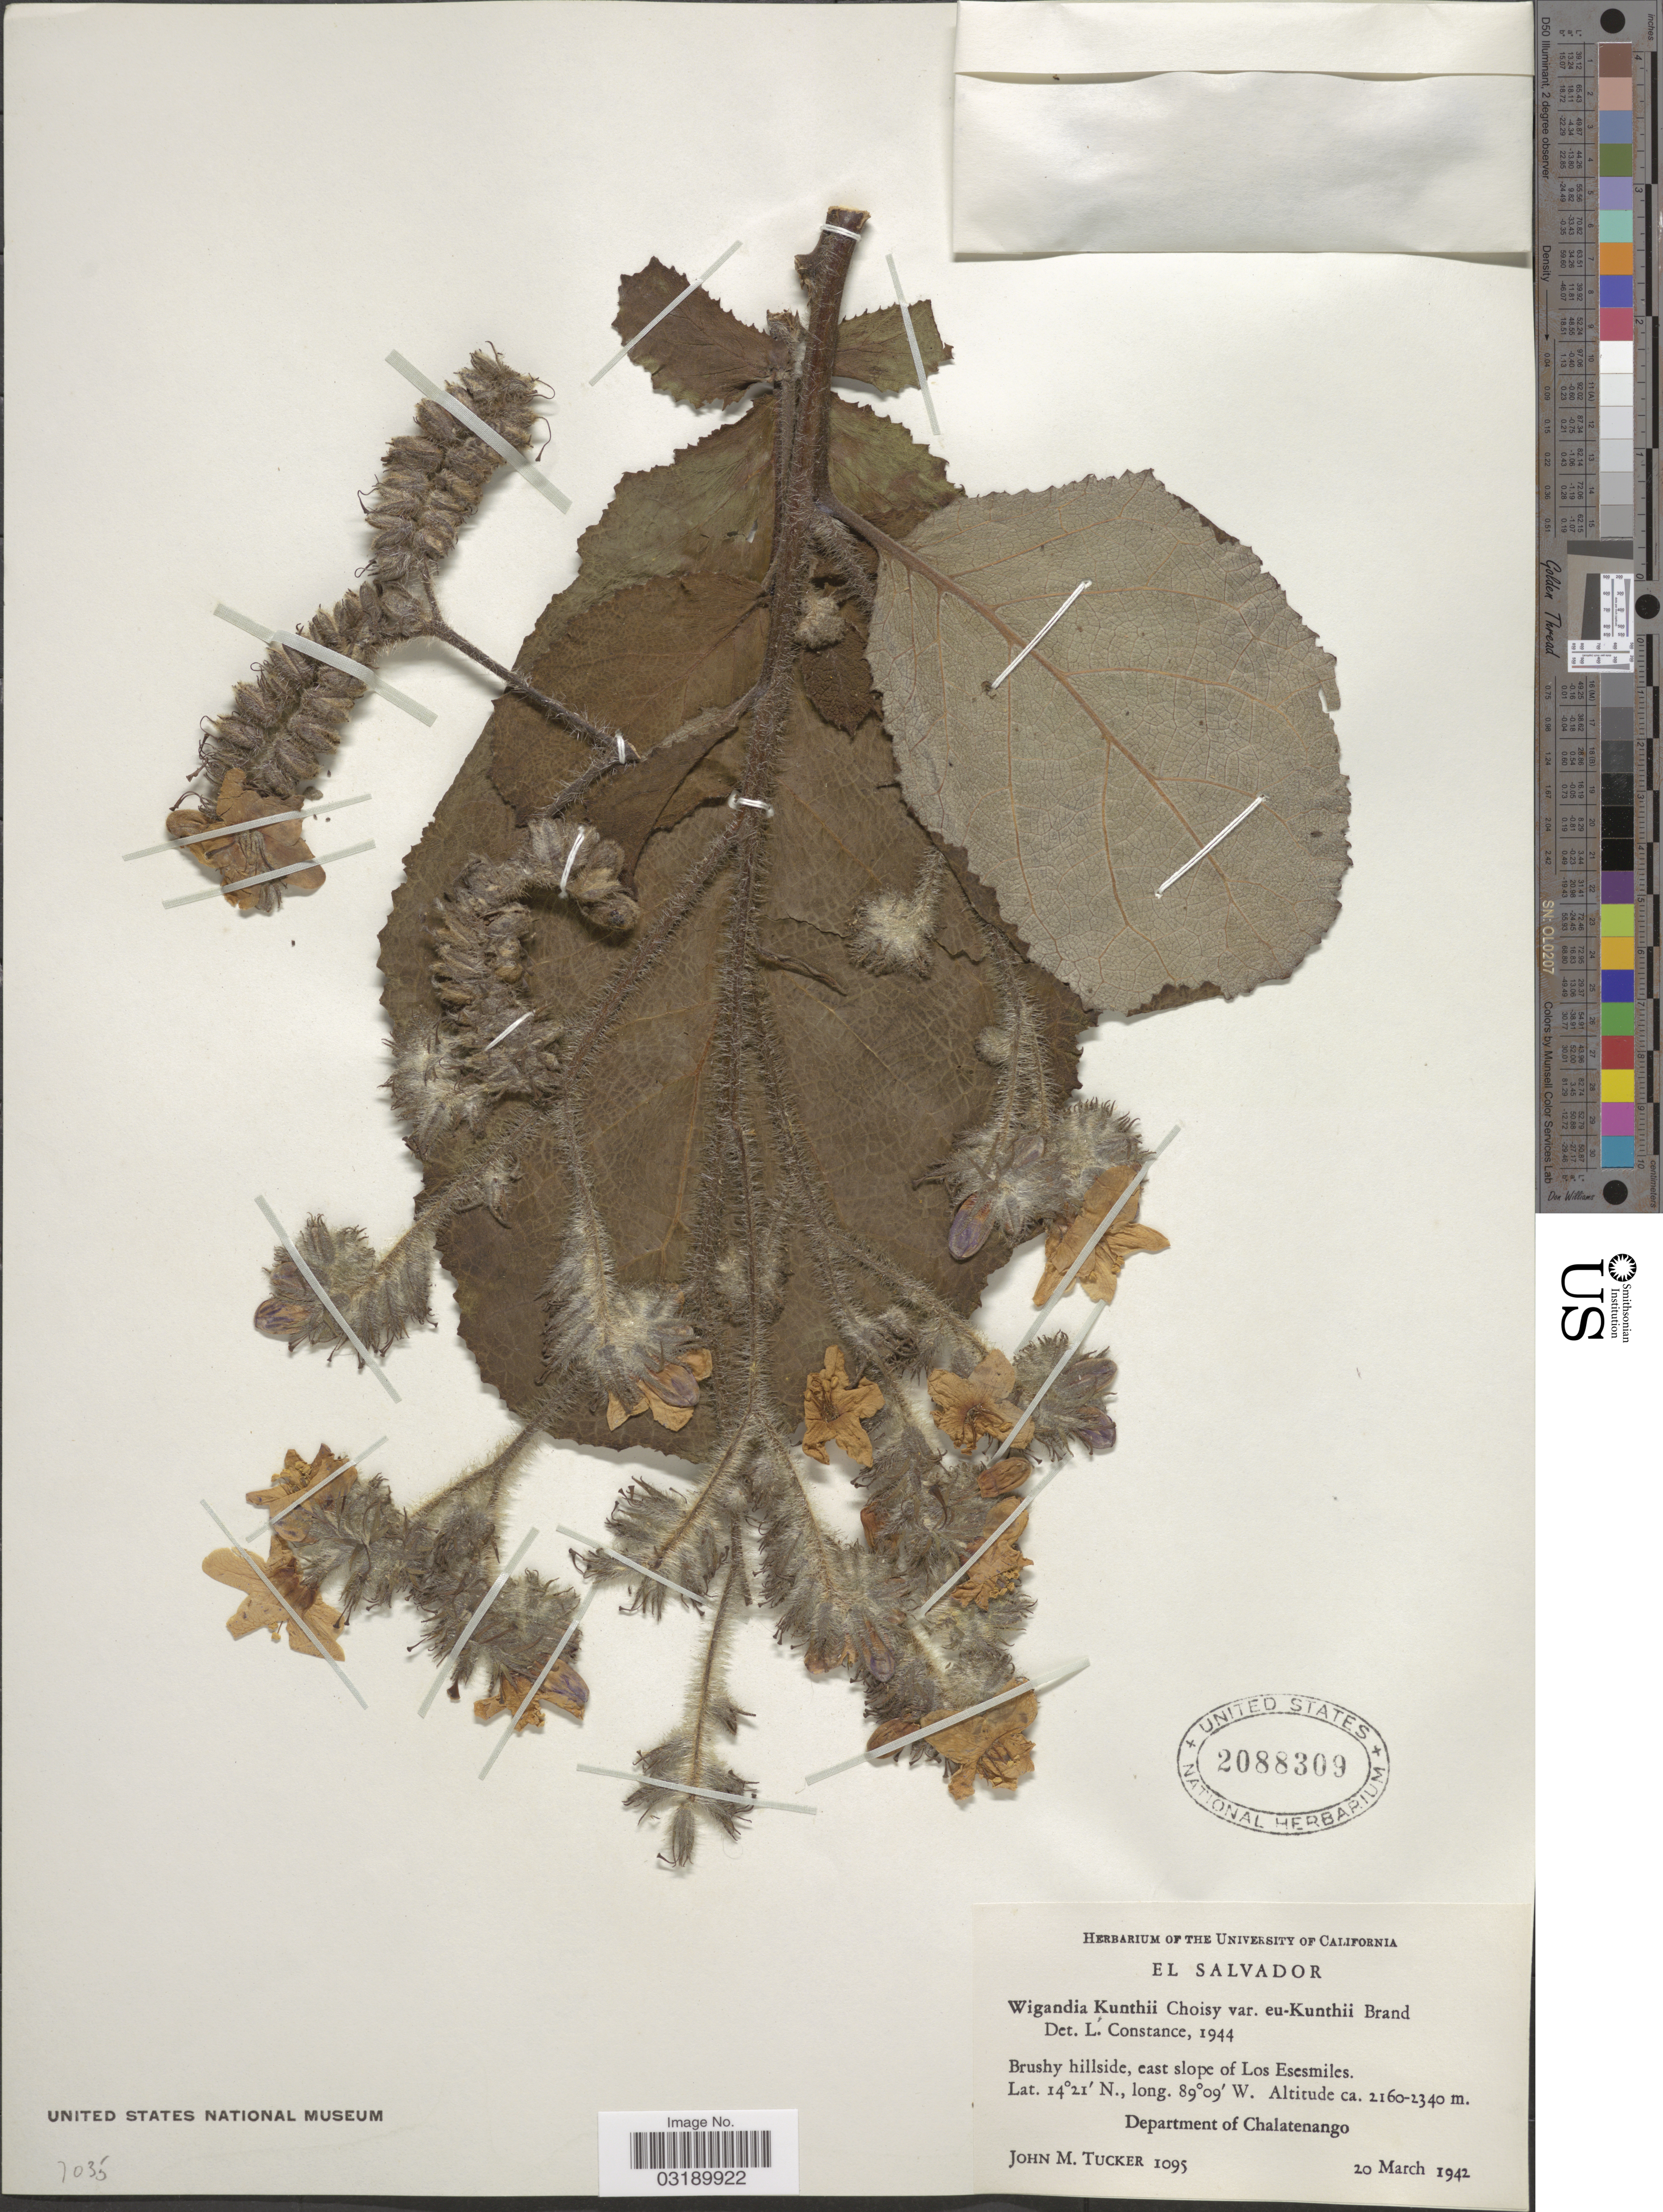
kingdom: Plantae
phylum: Tracheophyta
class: Magnoliopsida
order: Boraginales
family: Namaceae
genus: Wigandia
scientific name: Wigandia kunthii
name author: Choisy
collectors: J. M. Tucker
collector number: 1095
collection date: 1942-03-20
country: El Salvador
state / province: Chalatenango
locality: Brushy hillside, east slope of Los Esesmiles. Department of Chalatenango.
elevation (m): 2160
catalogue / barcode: US 2088309